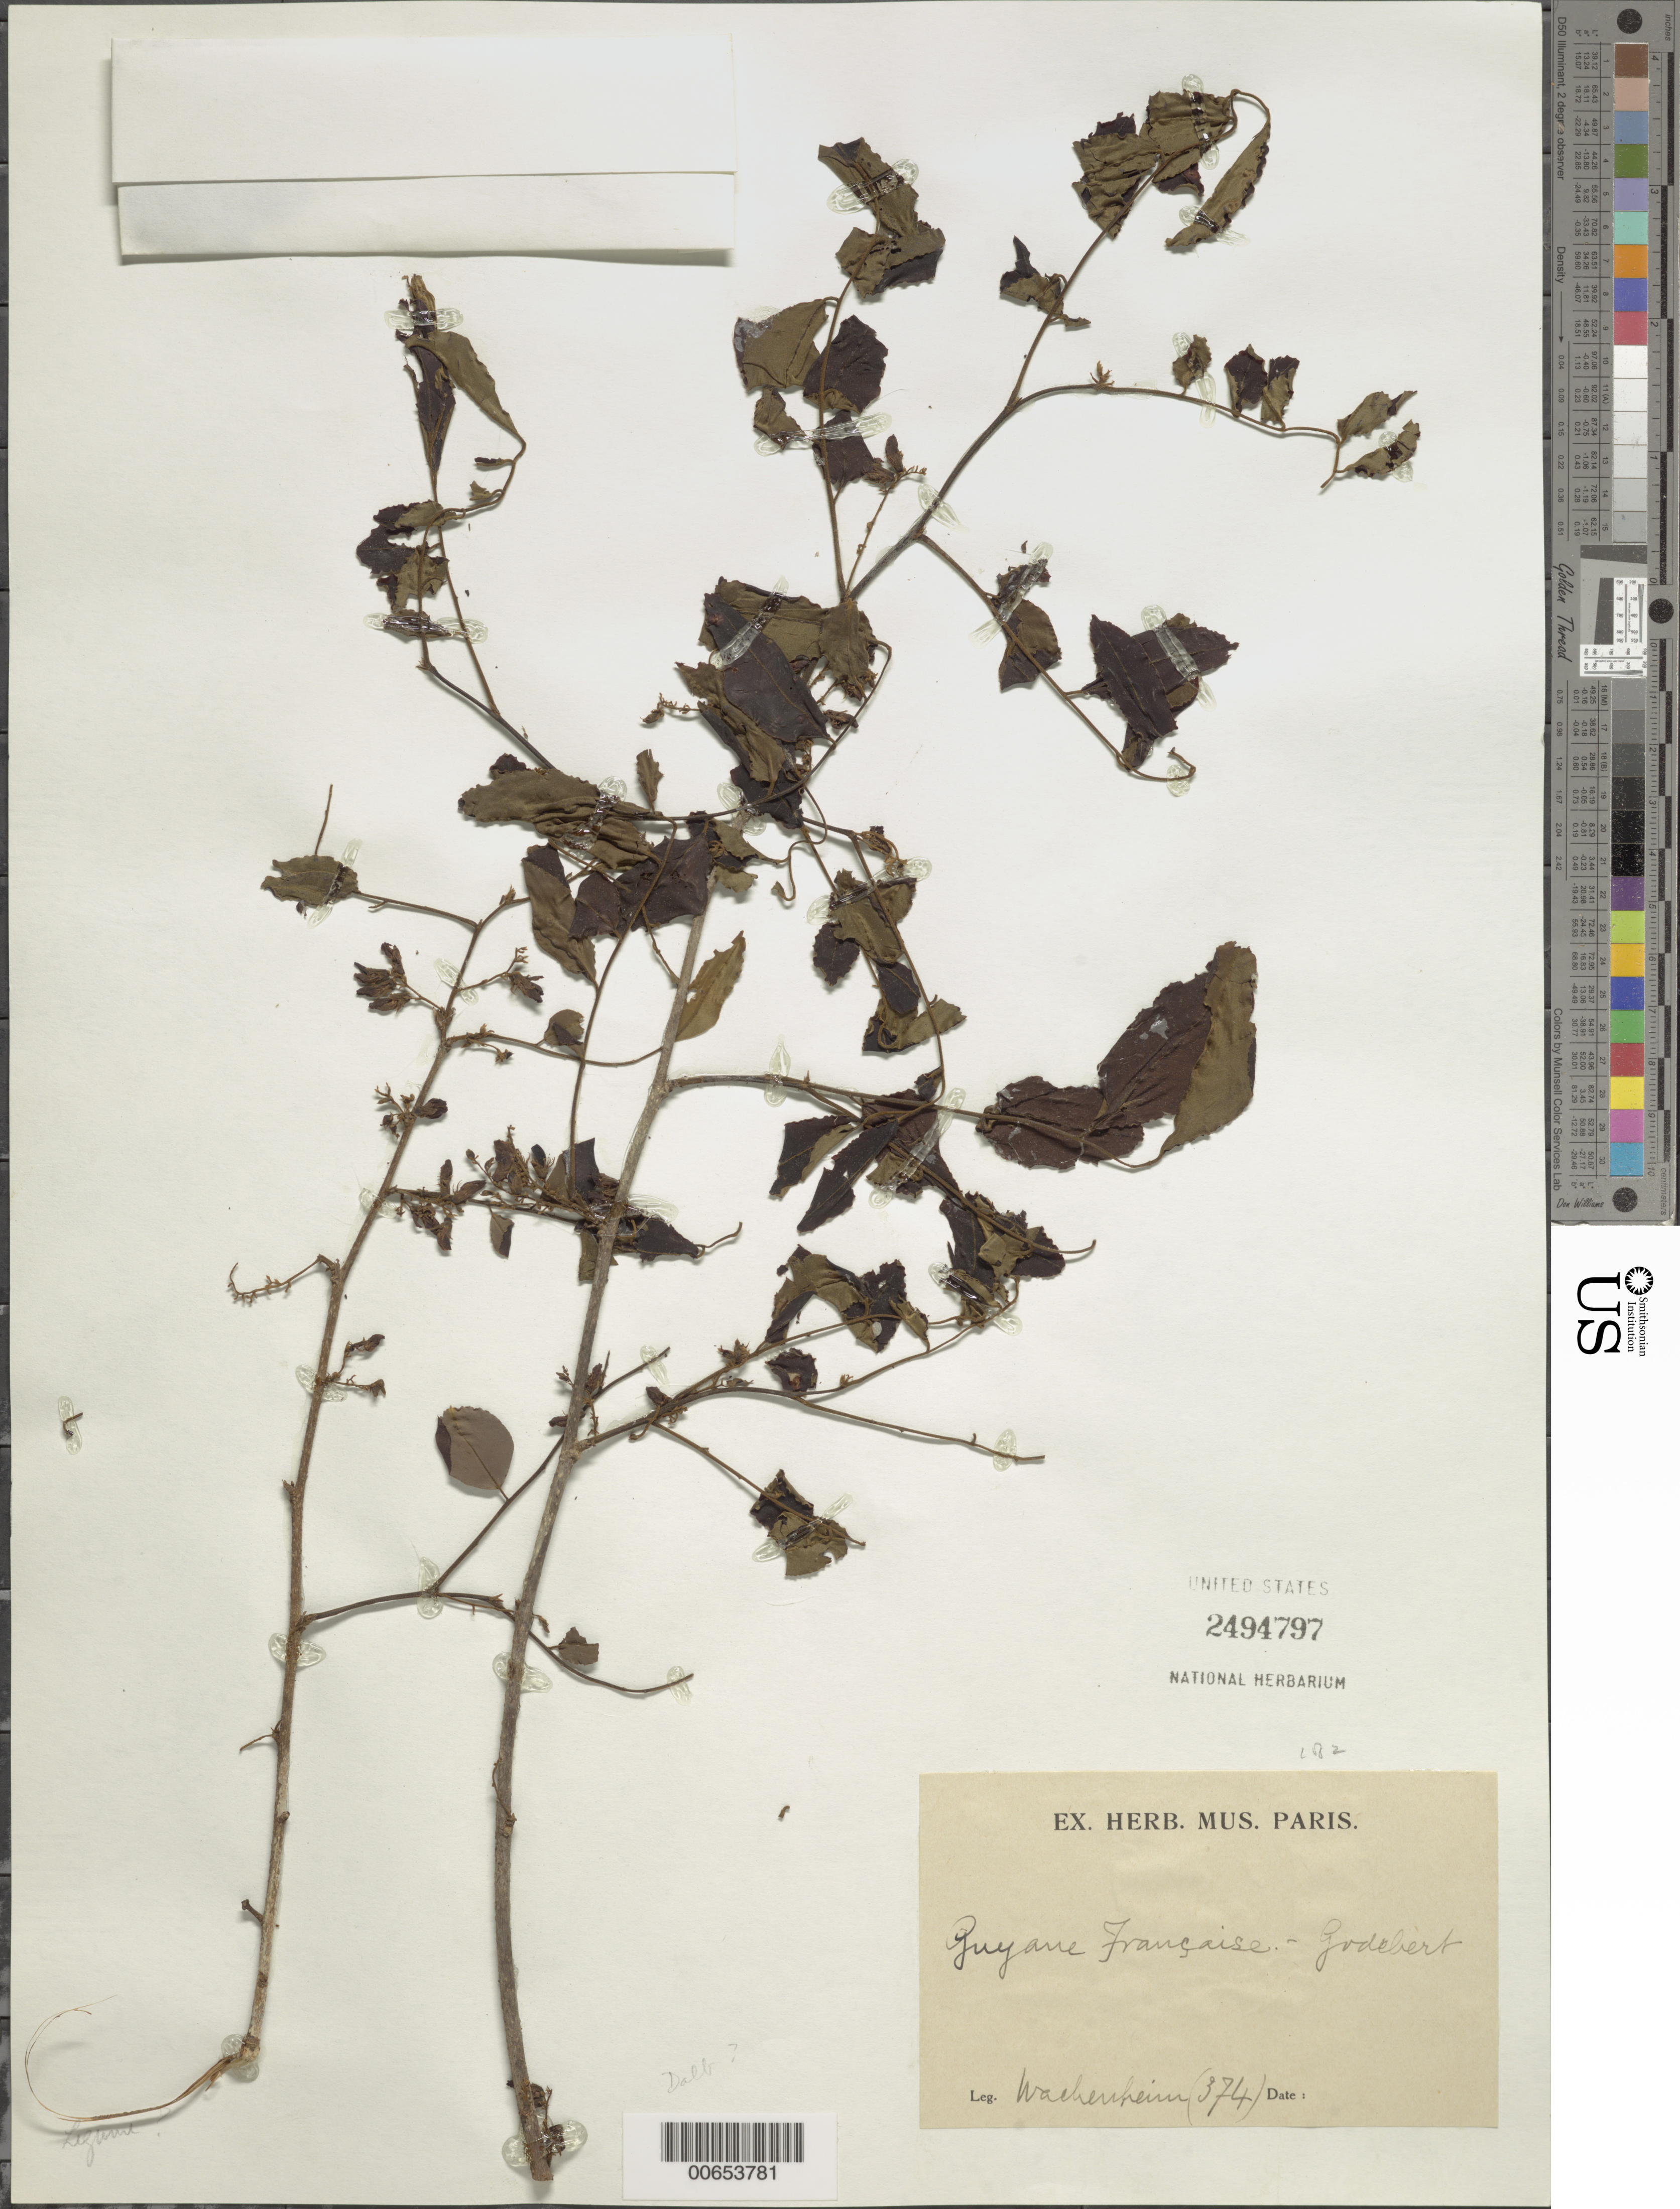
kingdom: Plantae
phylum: Tracheophyta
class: Magnoliopsida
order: Fabales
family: Fabaceae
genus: Dalbergia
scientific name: Dalbergia sp.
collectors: G. Wachenheim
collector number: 374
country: French Guiana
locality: Godebert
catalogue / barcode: US 2494797